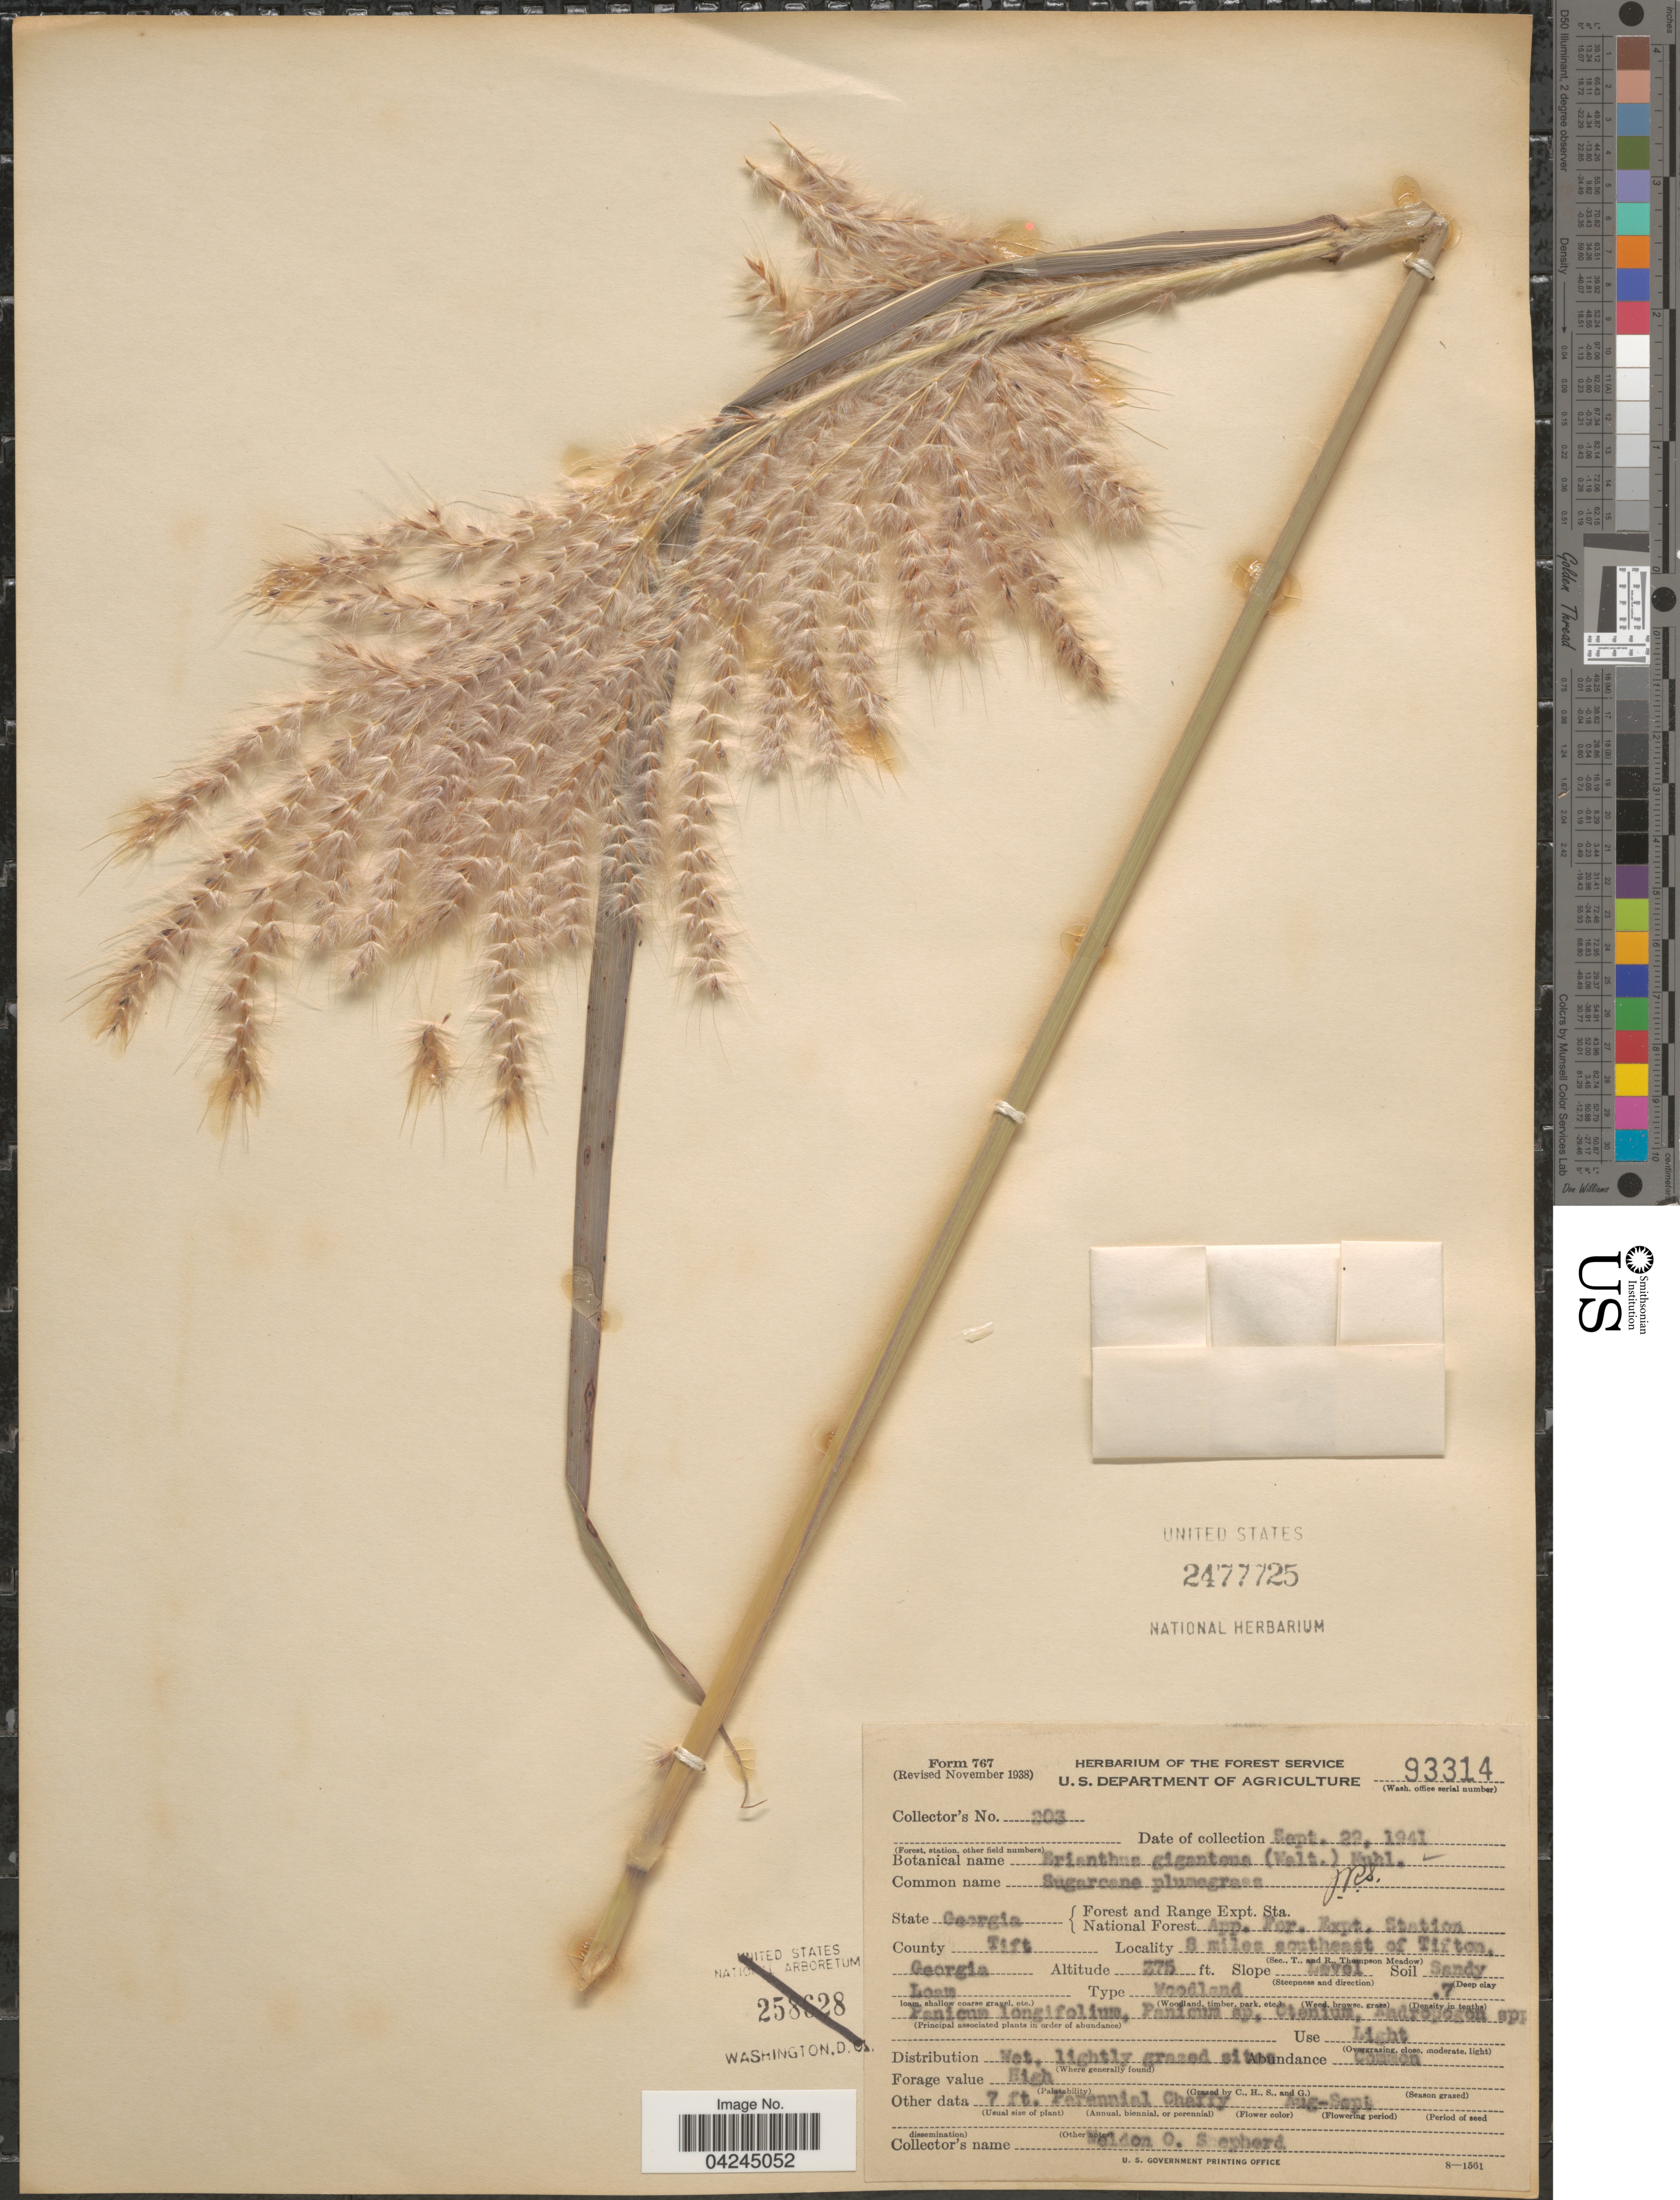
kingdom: Plantae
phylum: Tracheophyta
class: Liliopsida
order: Poales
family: Poaceae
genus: Erianthus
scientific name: Erianthus giganteus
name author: (Walter) P. Beauv.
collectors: W. Shepherd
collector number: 203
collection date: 1941-09-29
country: United States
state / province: Georgia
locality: Forest and Range Expt. Sta. National Forest App. For. Expt. Station. County Tift. 8 miles southeast of Tifton.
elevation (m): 114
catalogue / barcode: US 2477725